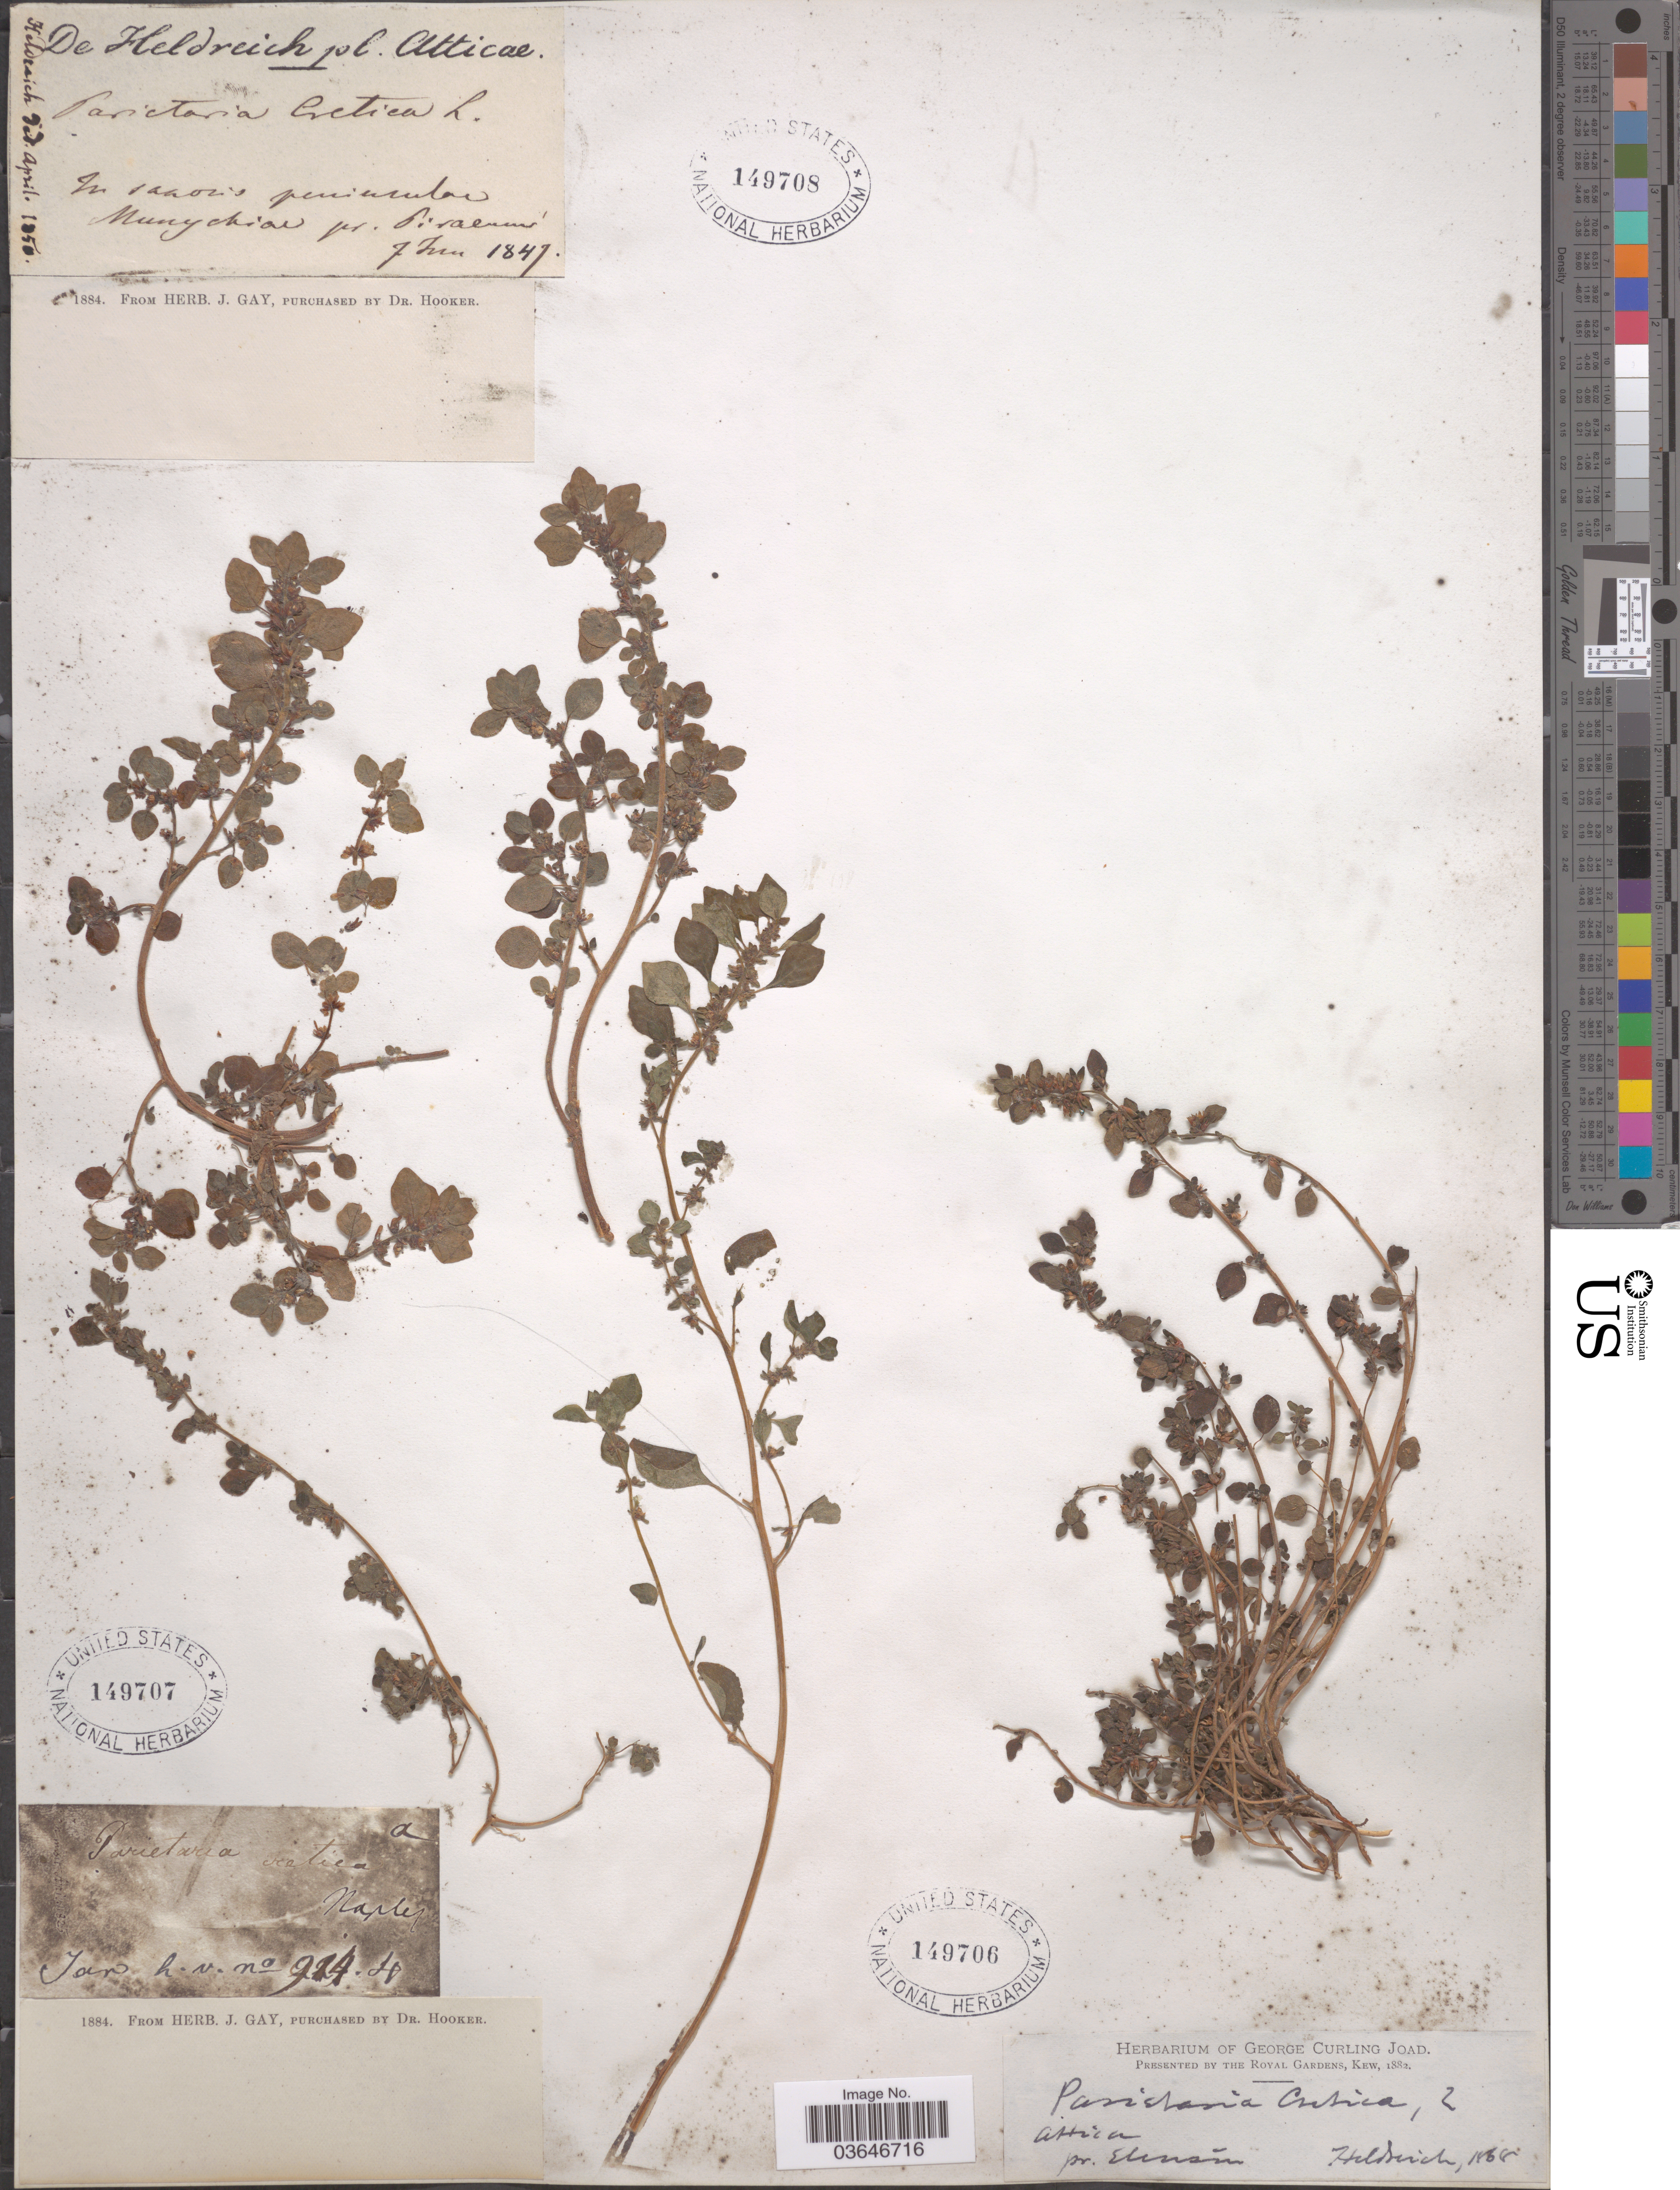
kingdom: Plantae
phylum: Tracheophyta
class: Magnoliopsida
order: Rosales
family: Urticaceae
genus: Parietaria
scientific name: Parietaria cretica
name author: L.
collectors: Heldreich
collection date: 1868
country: Greece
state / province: Attica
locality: Pr. Elenám.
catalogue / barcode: US 149706-3